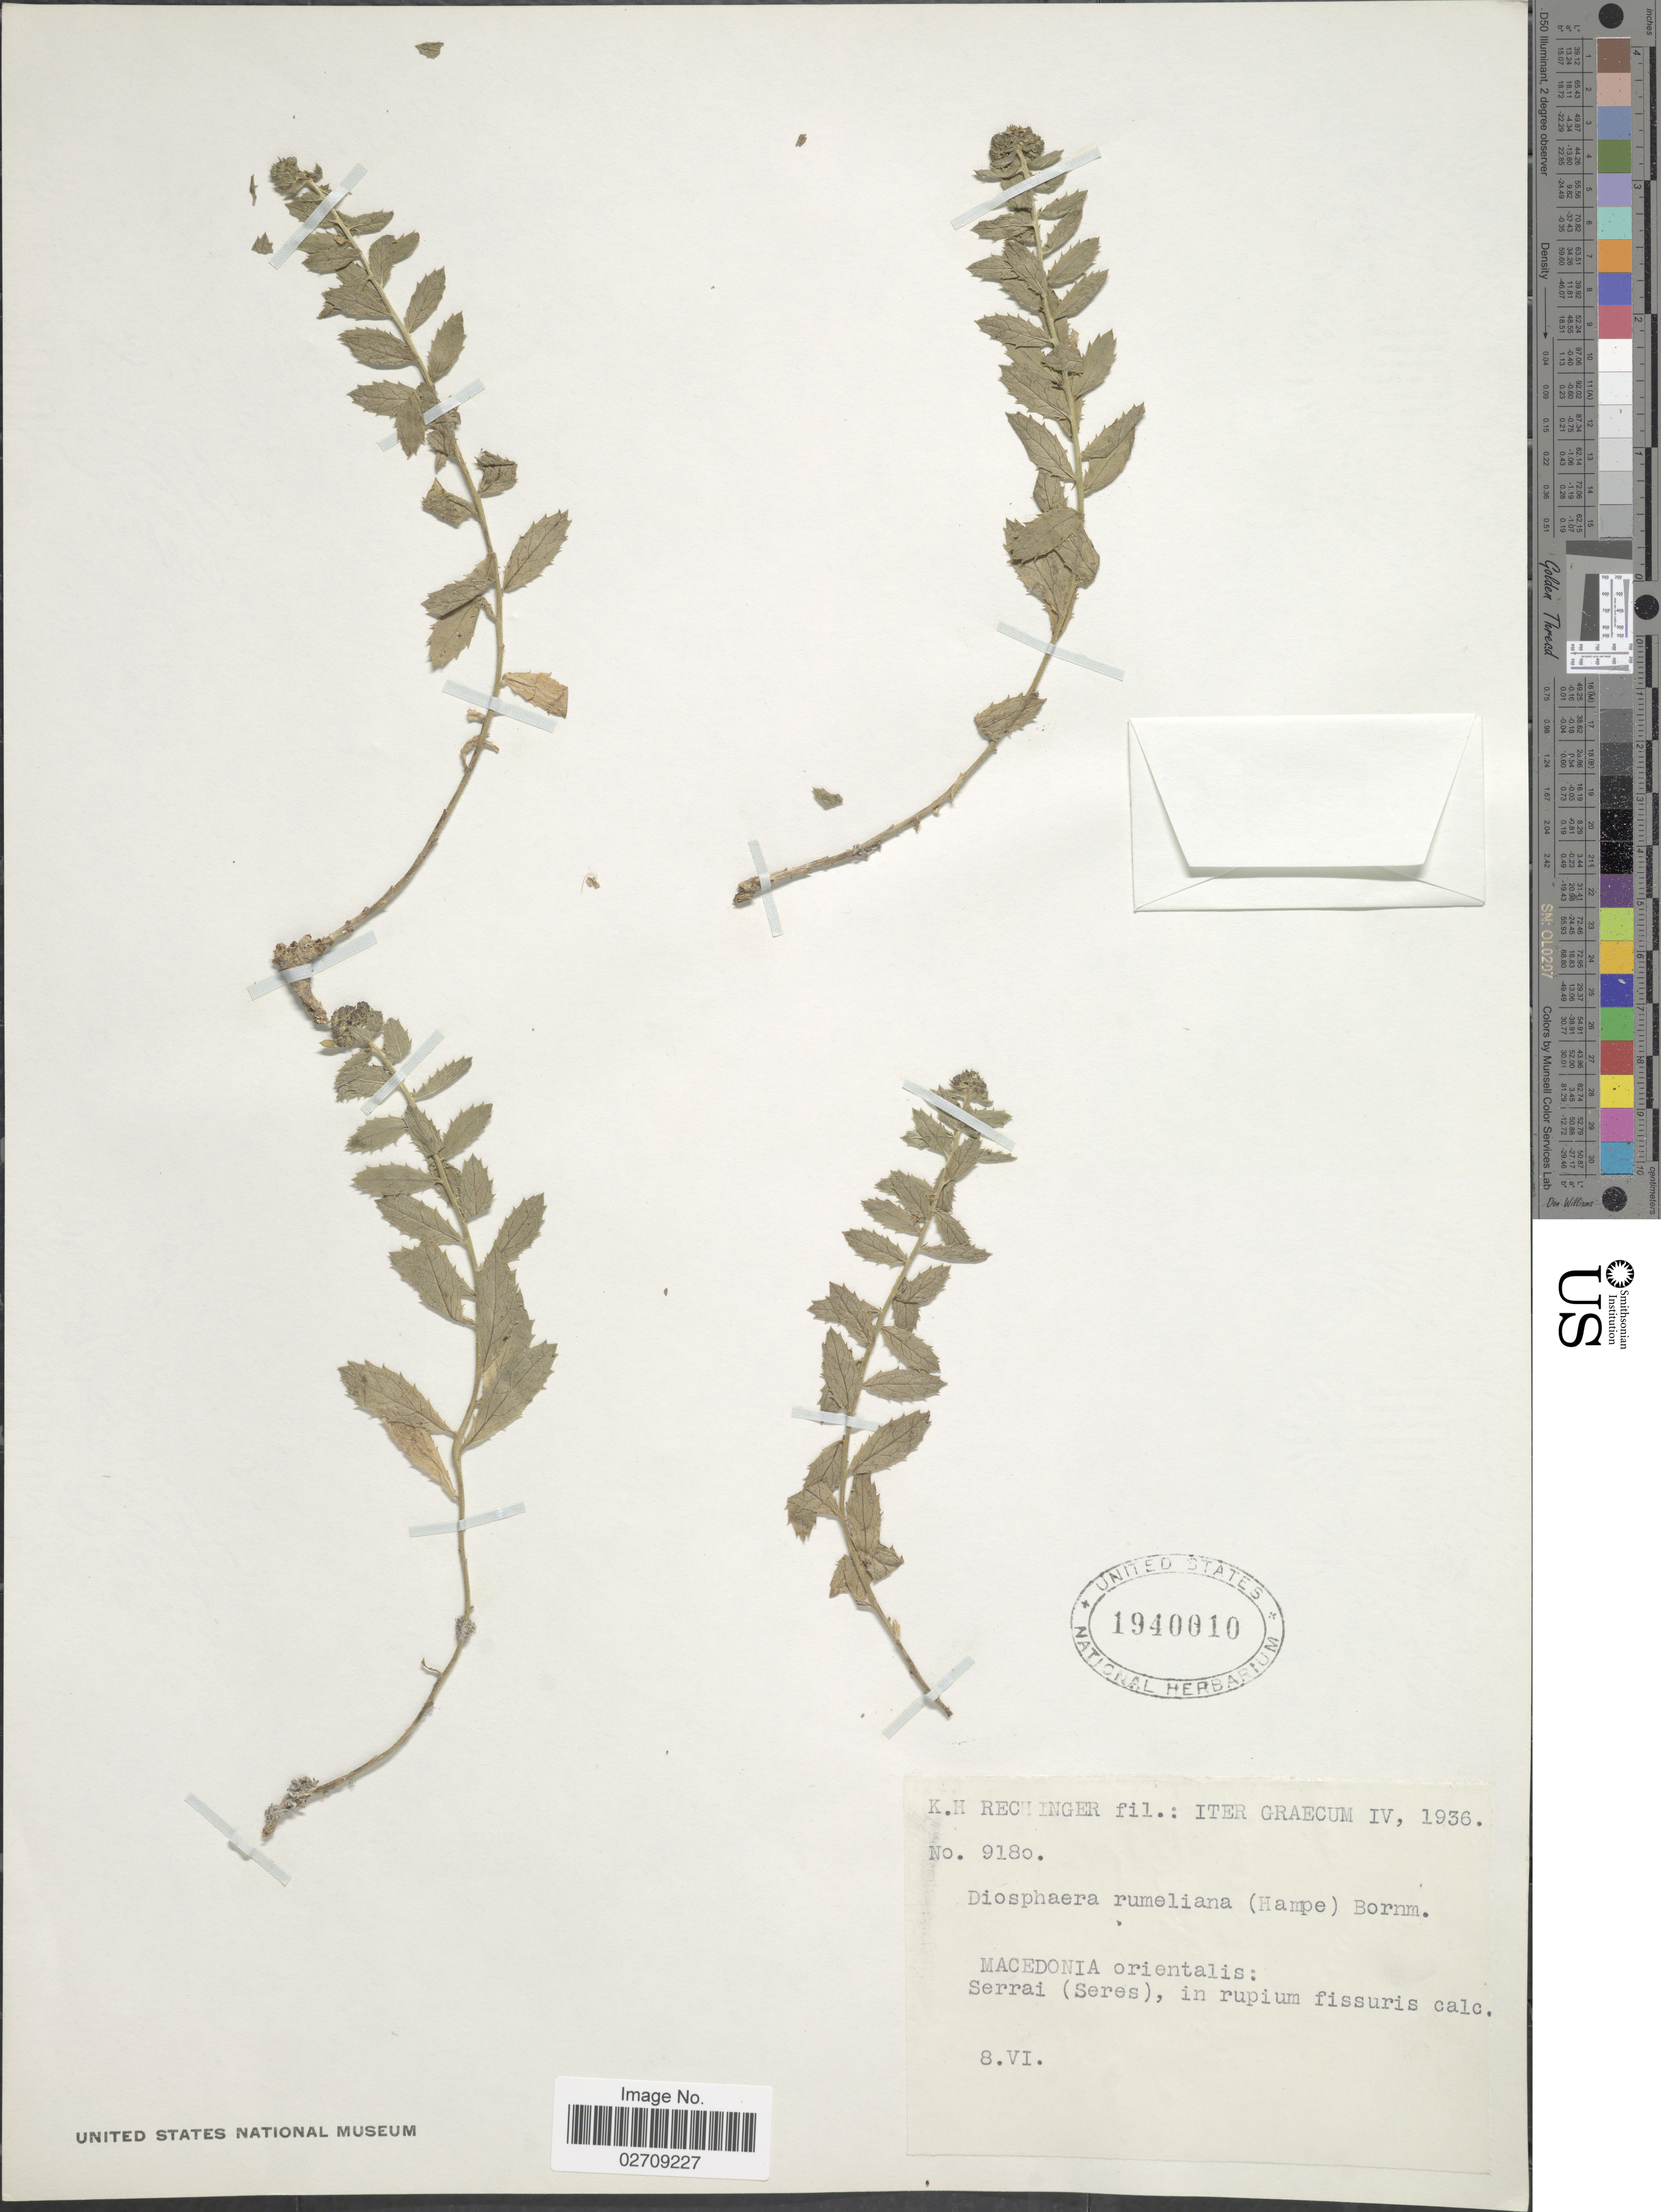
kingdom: Plantae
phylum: Tracheophyta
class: Magnoliopsida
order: Asterales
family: Campanulaceae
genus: Trachelium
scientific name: Trachelium rumelianum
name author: Hampe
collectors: K. H. Rechinger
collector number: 9180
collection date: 1936-06-08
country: Greece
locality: Graecum. Macedonia orientalis. Serrai (Serres) in rupium fissuris calc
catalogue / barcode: US 1940010